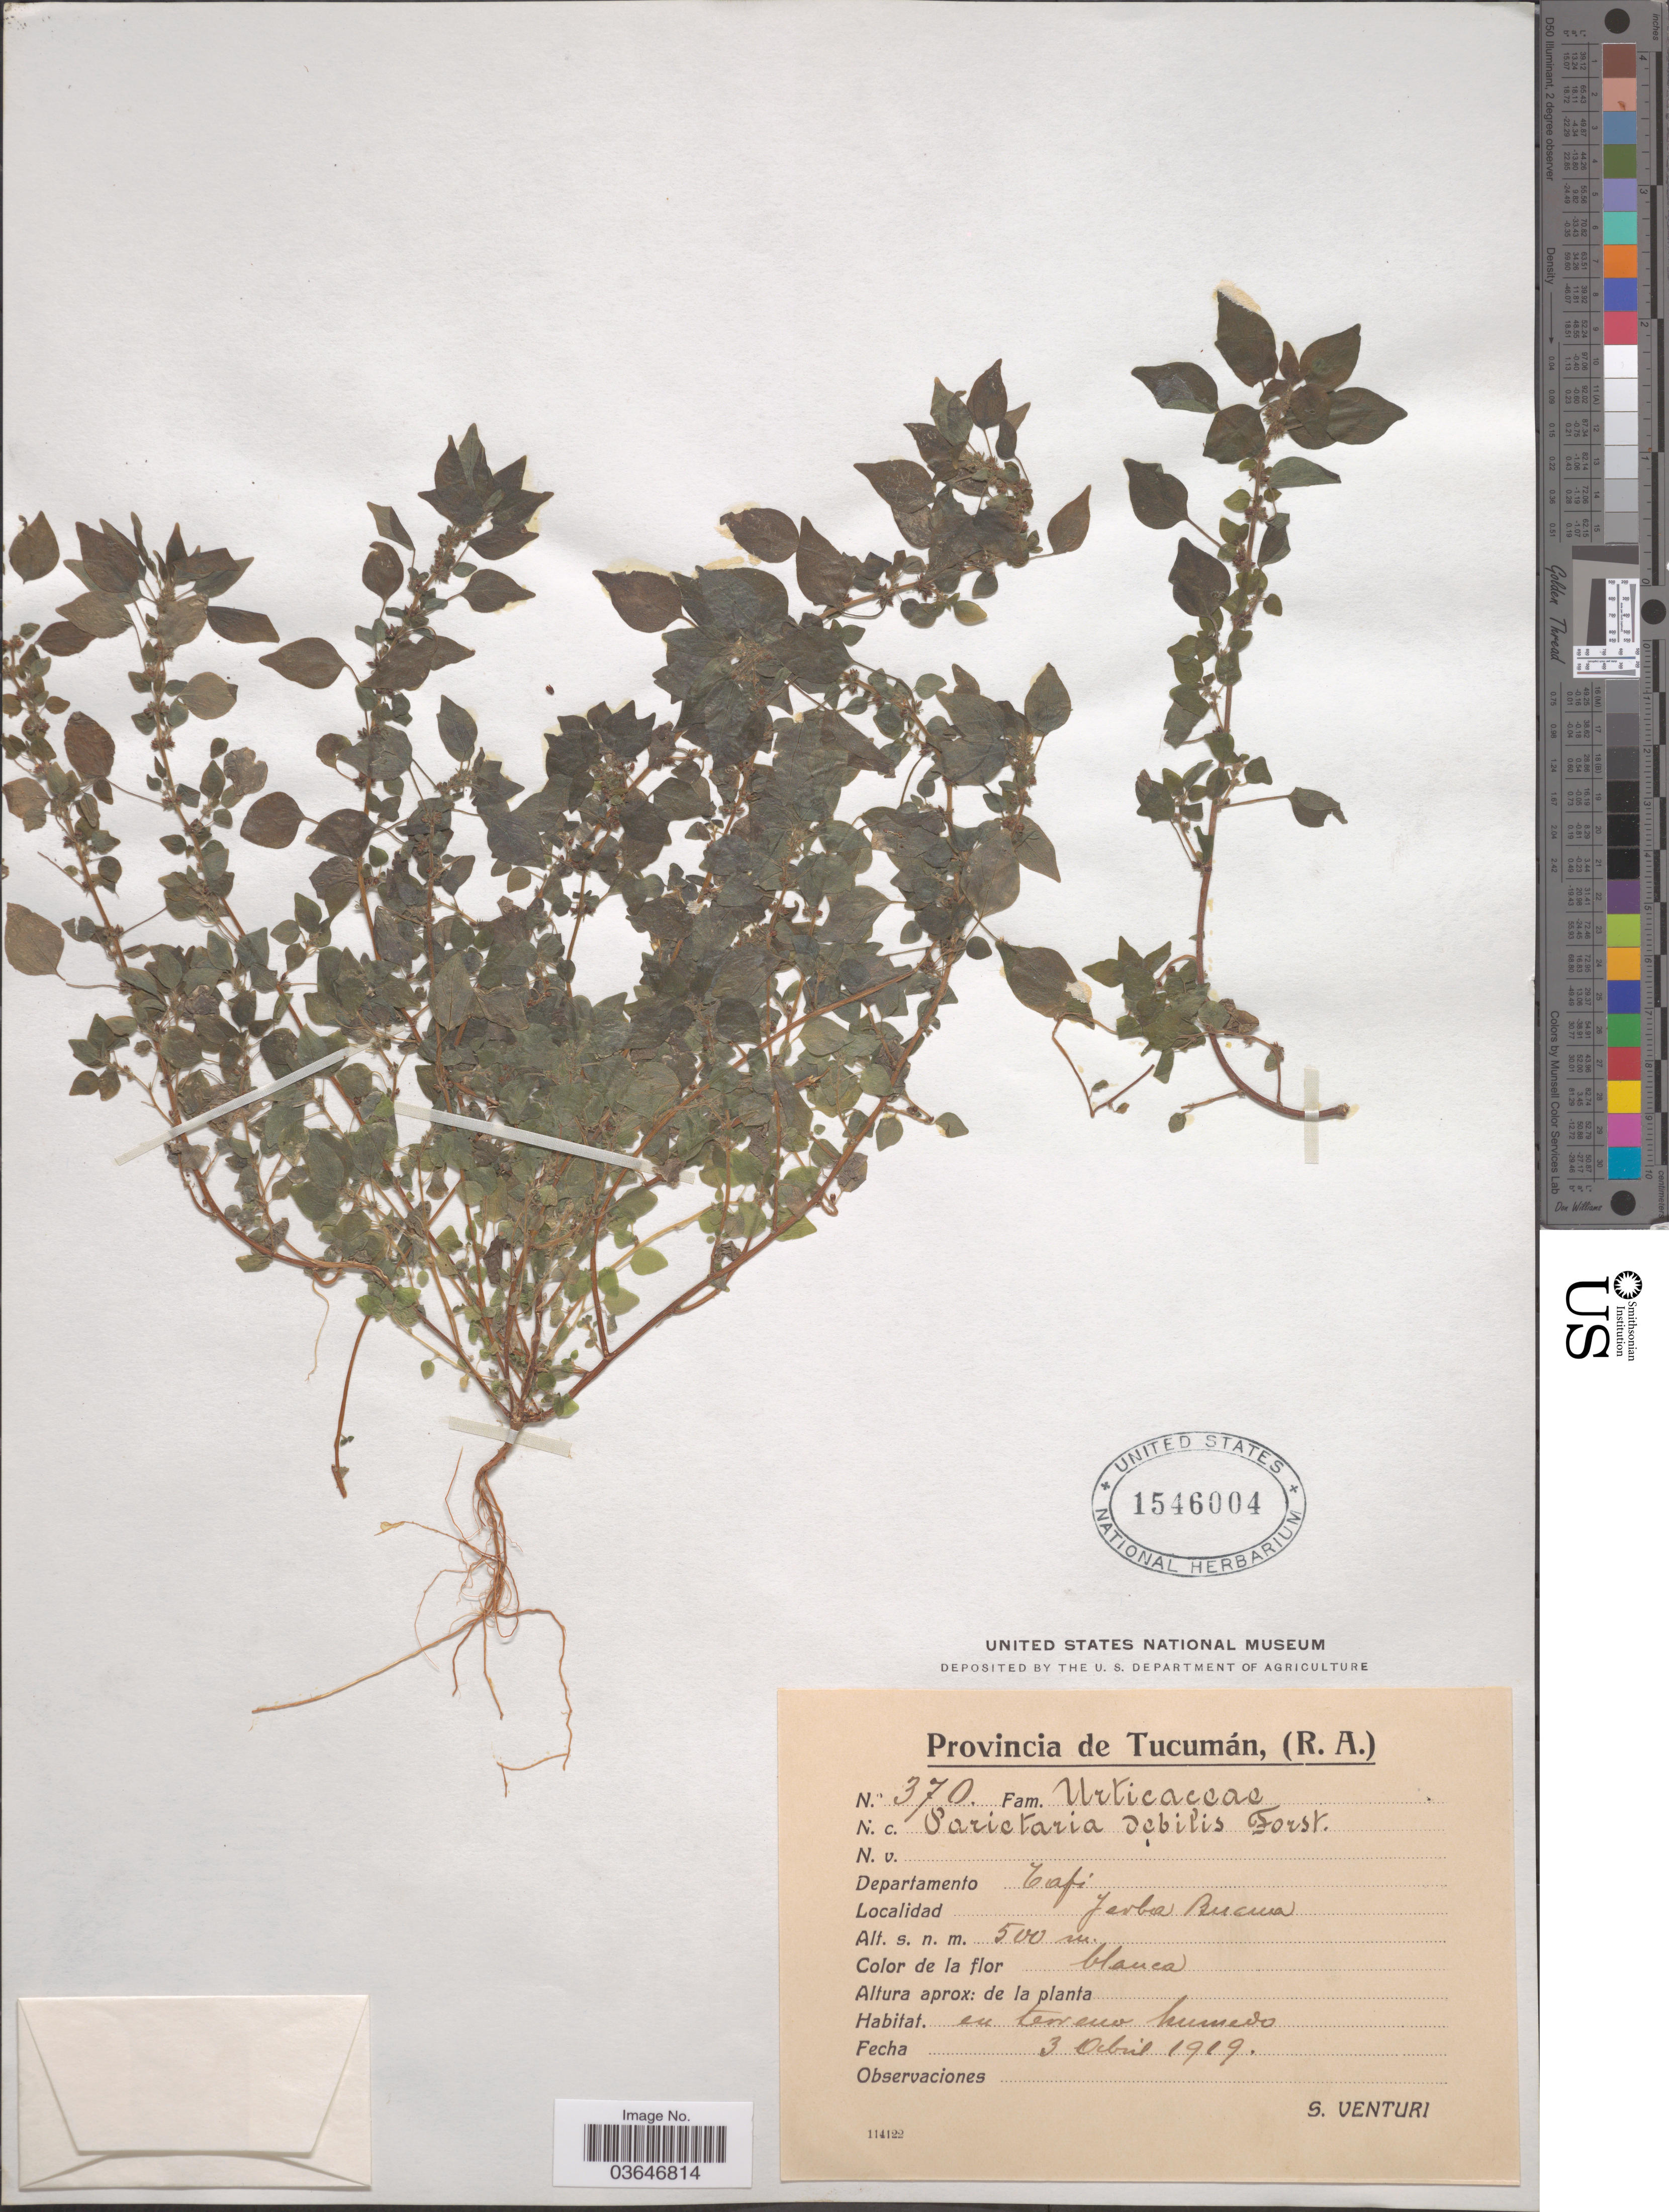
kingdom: Plantae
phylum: Tracheophyta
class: Magnoliopsida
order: Rosales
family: Urticaceae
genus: Parietaria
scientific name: Parietaria debilis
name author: G. Forst.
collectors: S. Venturi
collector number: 370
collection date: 1919-04-03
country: Argentina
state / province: Tucuman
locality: Departamento Tafi. Yerba Buena.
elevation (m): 500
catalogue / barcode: US 1546004